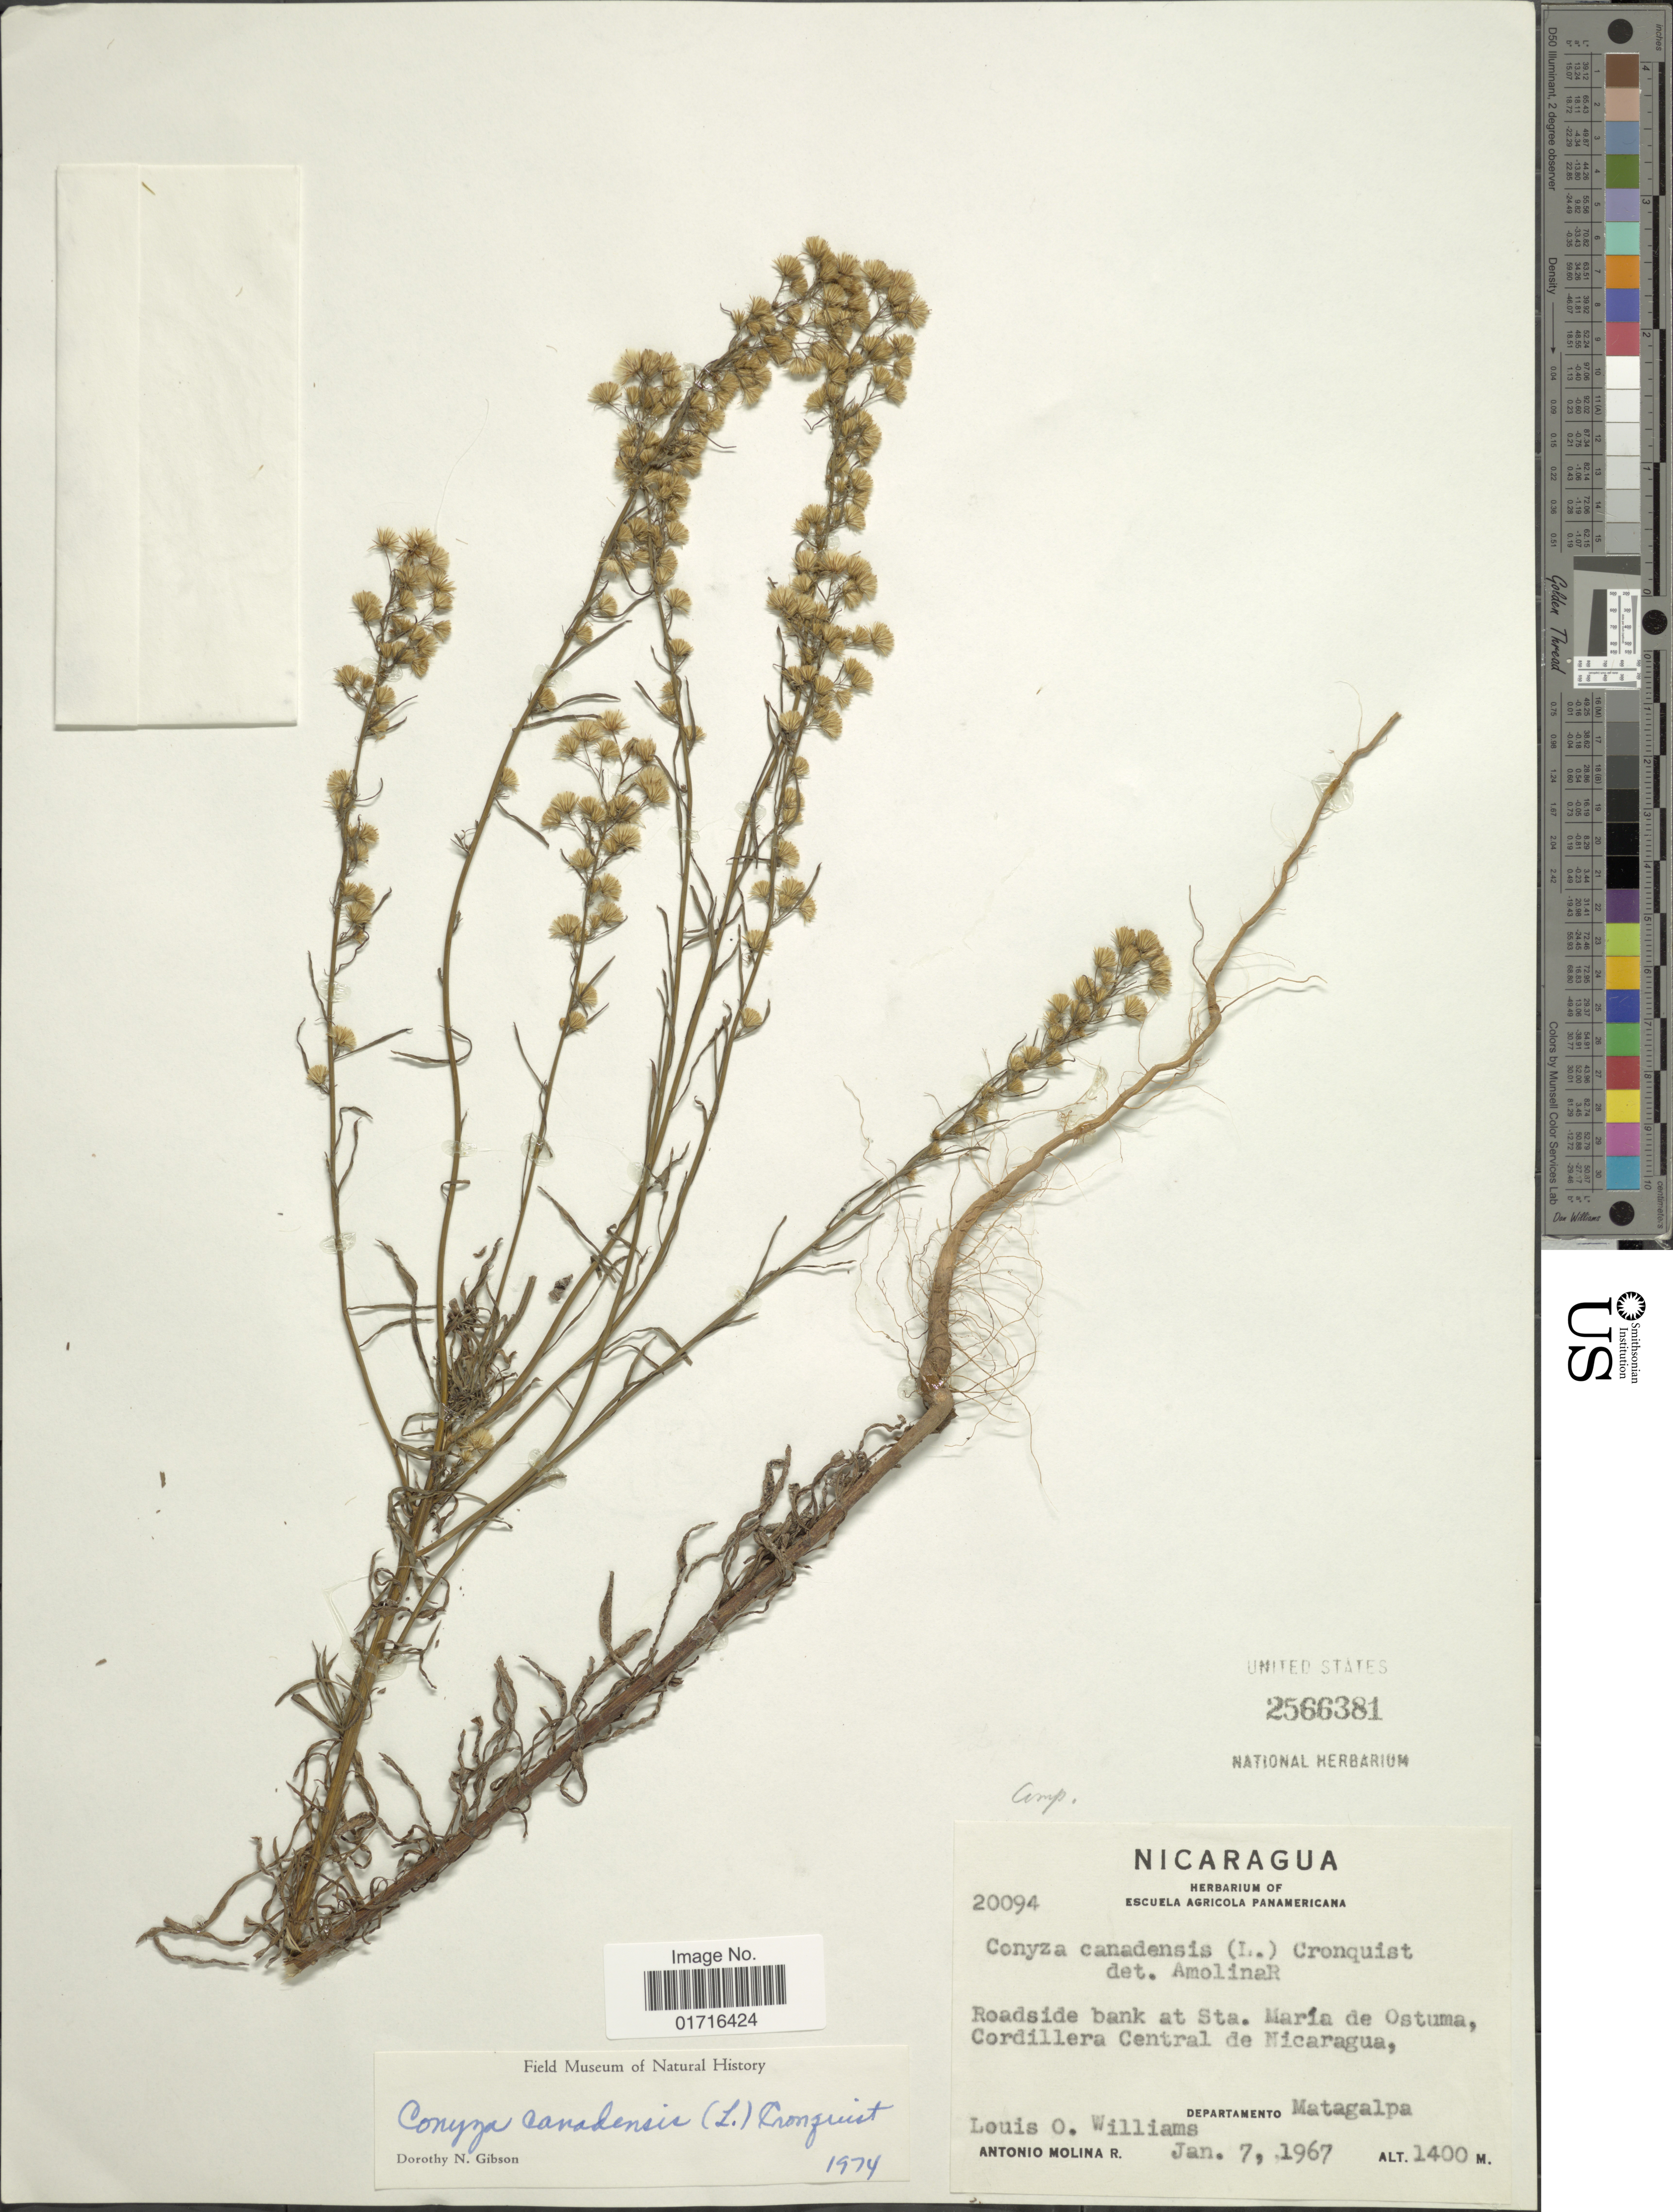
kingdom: Plantae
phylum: Tracheophyta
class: Magnoliopsida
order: Asterales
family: Asteraceae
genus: Conyza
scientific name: Conyza canadensis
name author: (L.) Cronq.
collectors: L. O. Williams & A. Molina R.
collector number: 20094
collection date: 1967-01-07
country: Nicaragua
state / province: Matagalpa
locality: Roadside bank at Sta. Maria de Ostuma, Cordillera Central de Ncaragua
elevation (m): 1400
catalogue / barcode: US 2566381